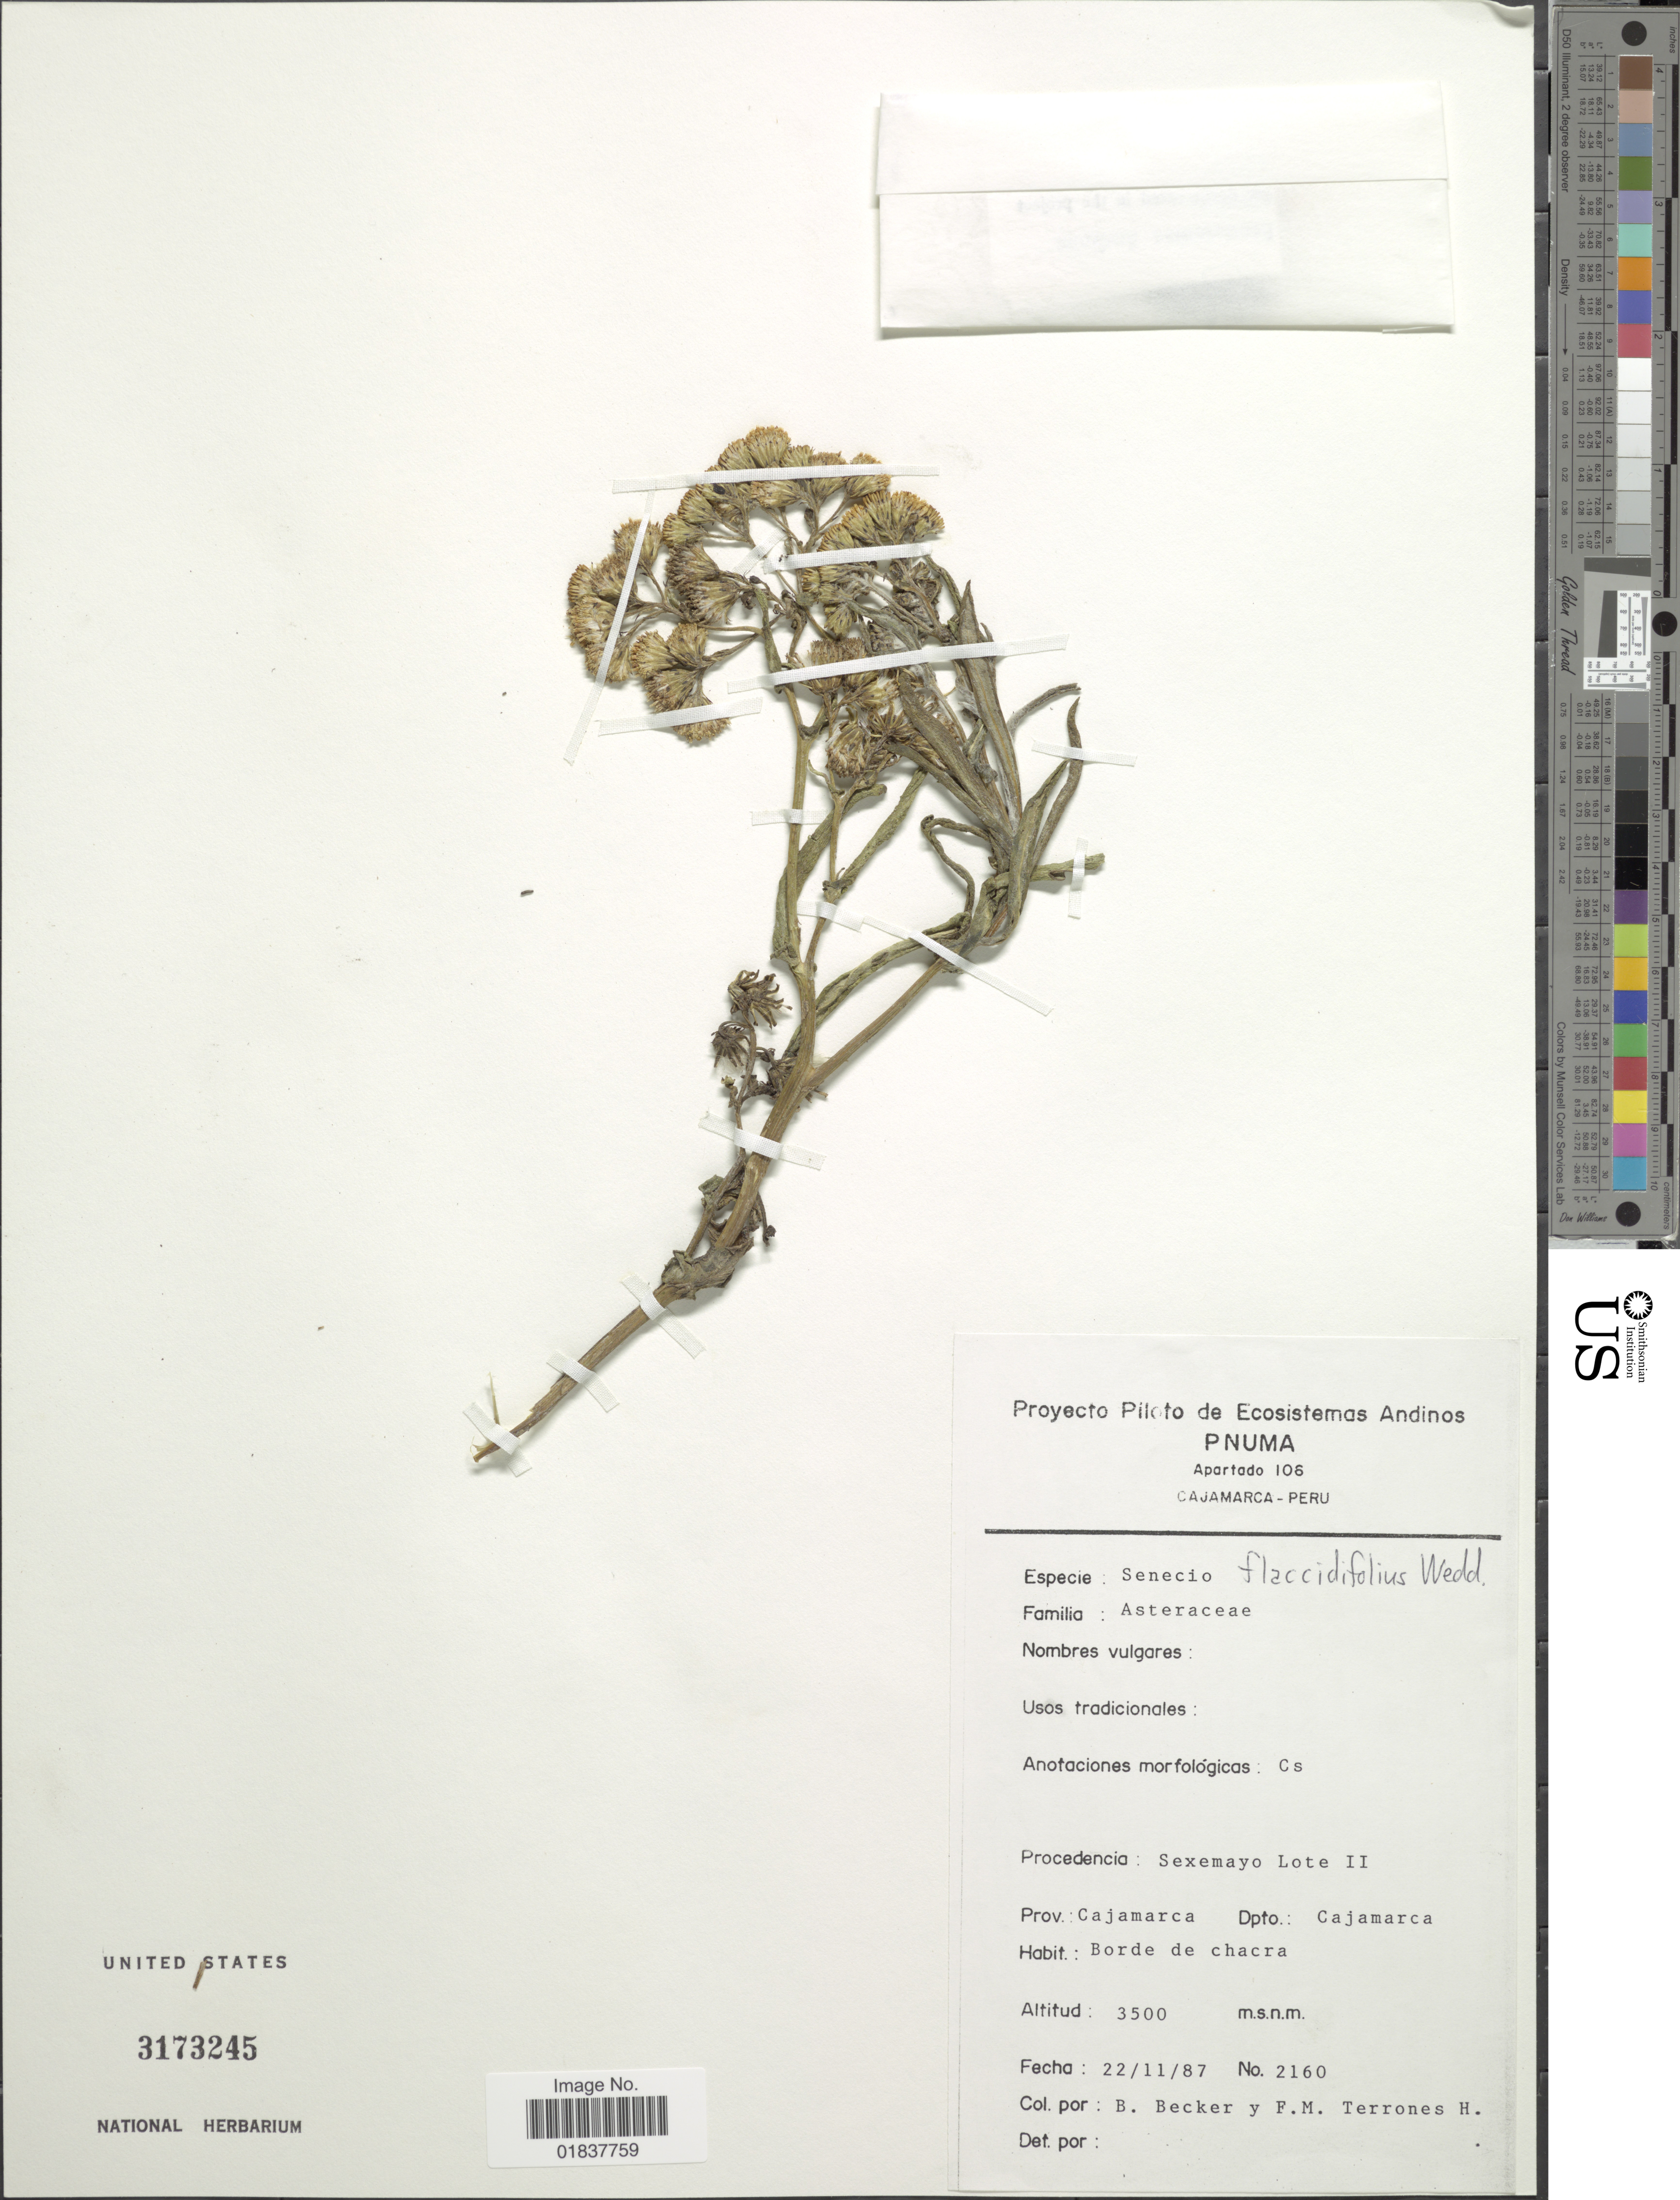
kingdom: Plantae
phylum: Tracheophyta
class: Magnoliopsida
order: Asterales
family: Asteraceae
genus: Senecio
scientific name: Senecio flaccidifolius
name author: Wedd.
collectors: B. Becker & F. Terrones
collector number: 2160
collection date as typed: Transcribed d/m/y: 22/11/87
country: Peru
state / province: Cajamarca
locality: Prov. Cajamarca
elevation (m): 3500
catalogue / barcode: US 3173245